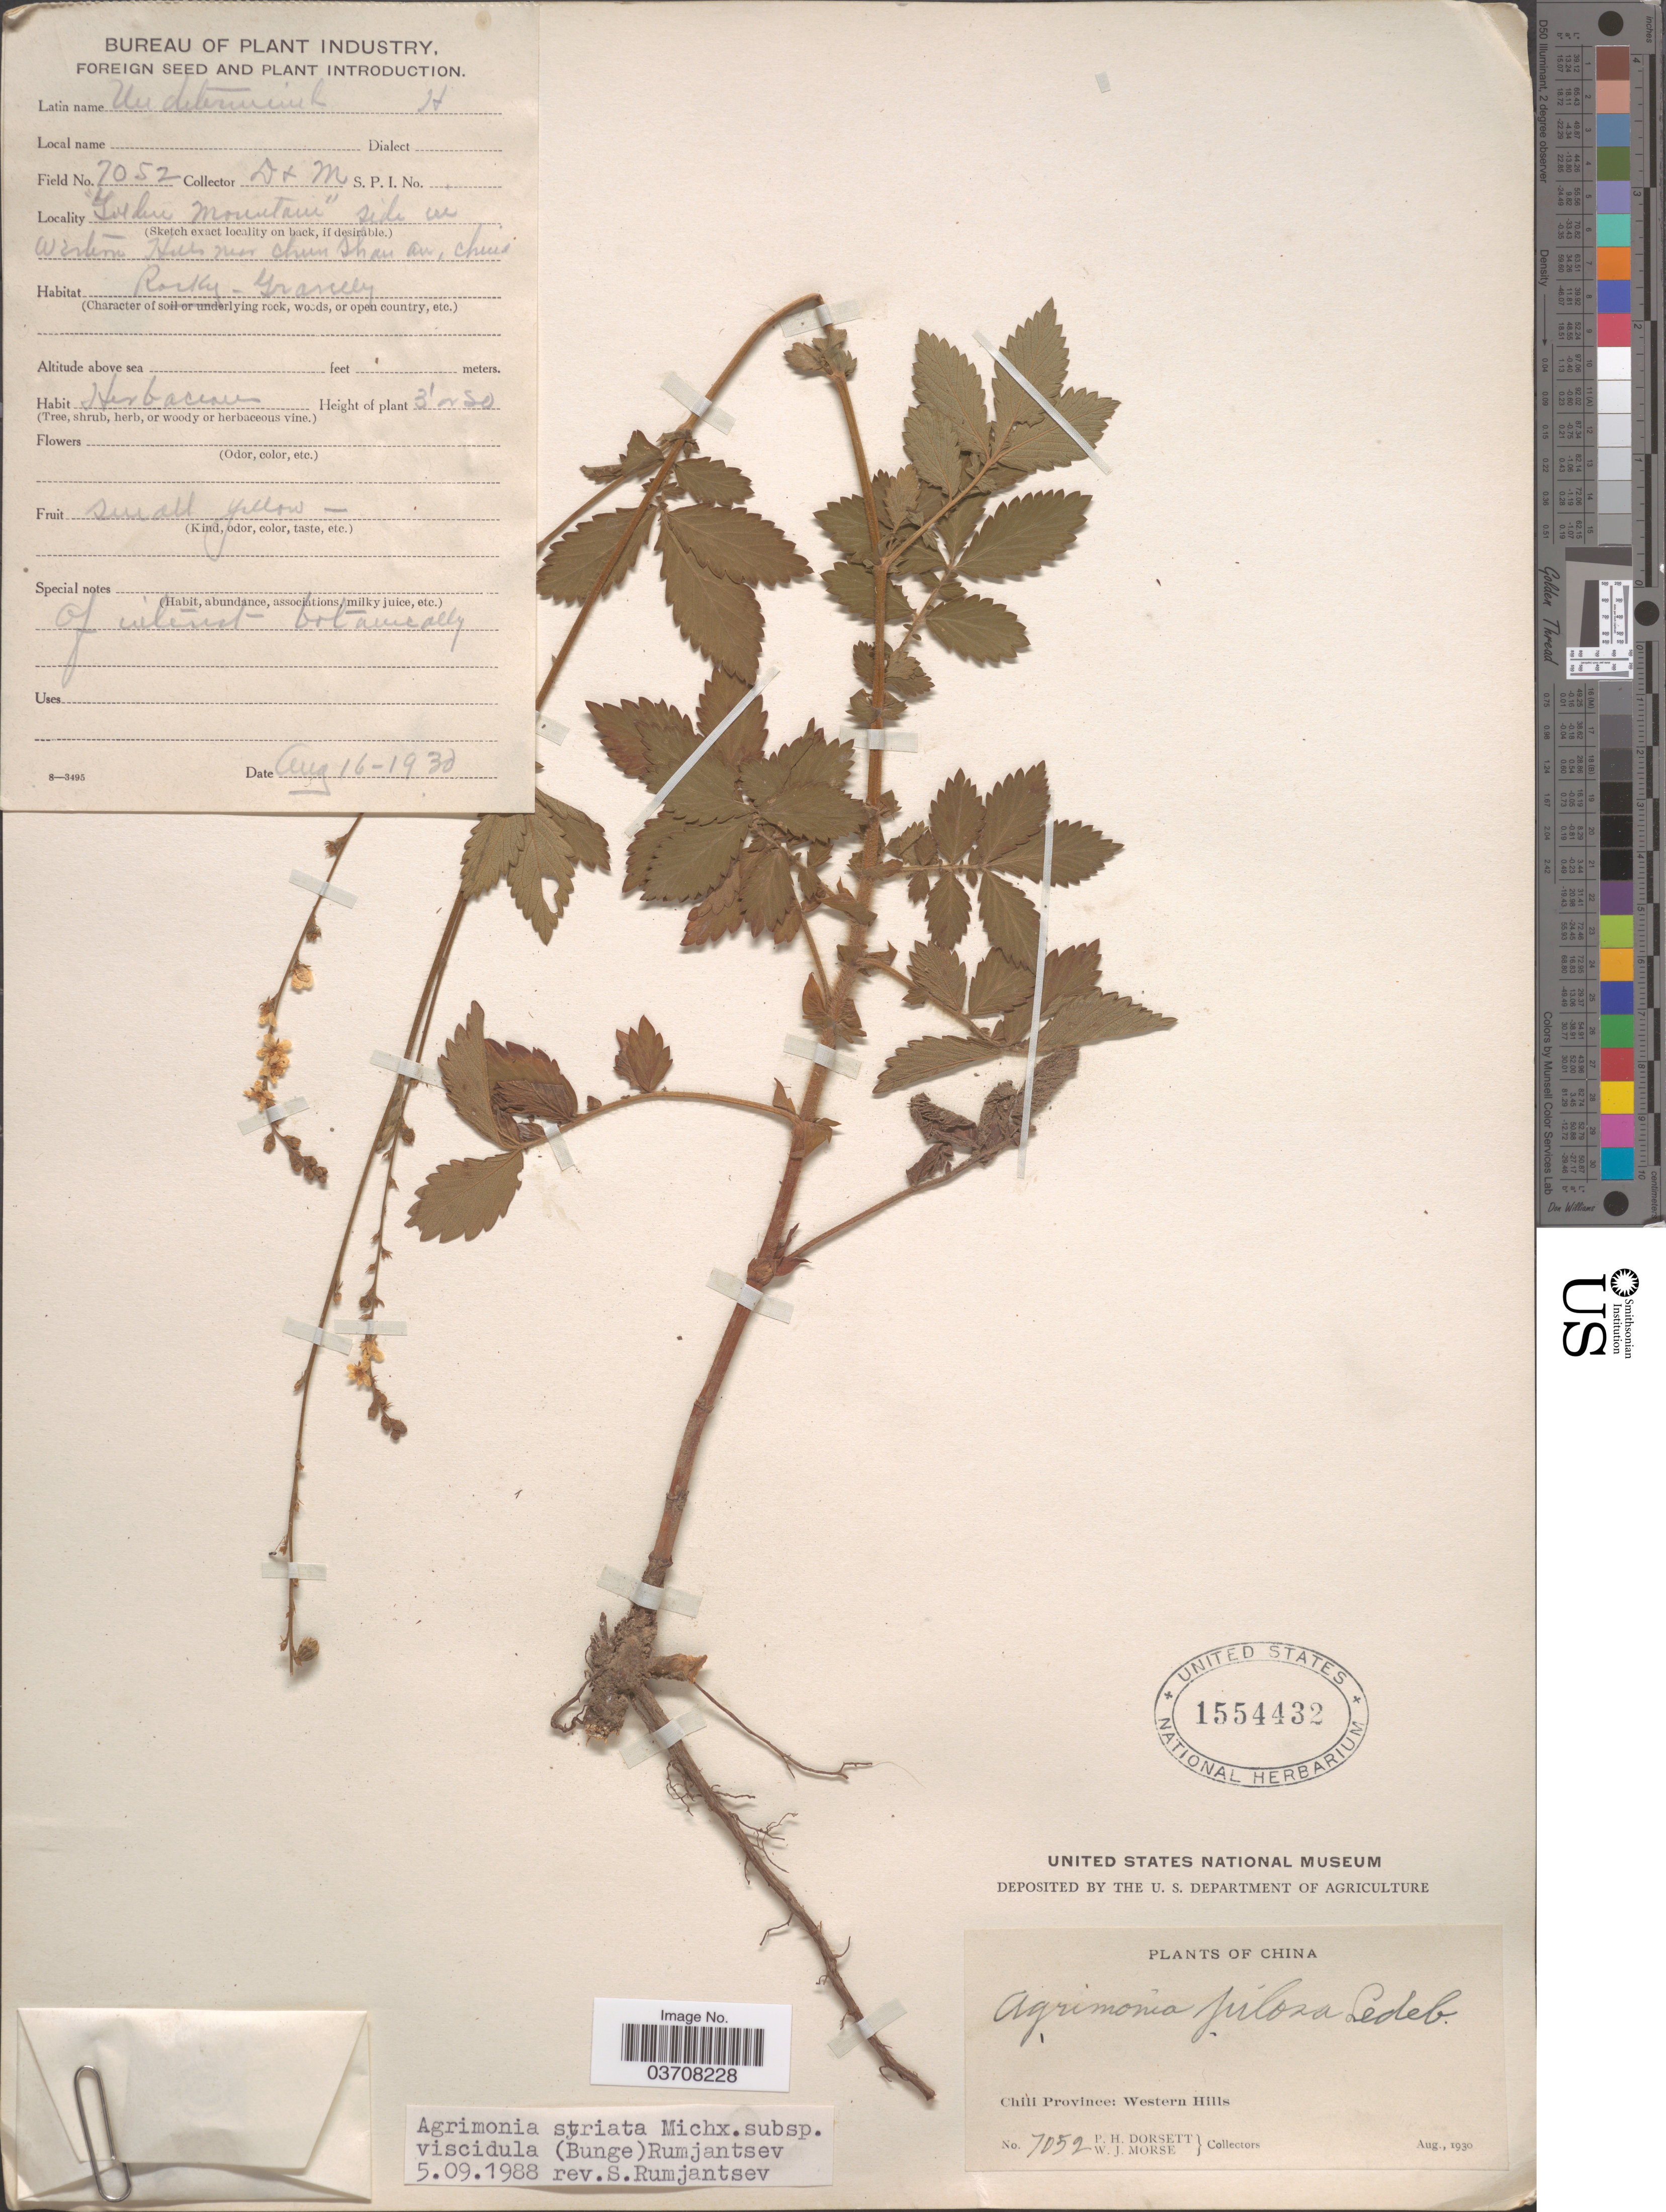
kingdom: Plantae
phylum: Tracheophyta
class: Magnoliopsida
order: Rosales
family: Rosaceae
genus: Agrimonia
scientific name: Agrimonia striata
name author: Michx.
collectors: P. H. Dorsett & W. J. Morse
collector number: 7052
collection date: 1930-08-16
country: China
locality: Iveku [interpreted] Mountain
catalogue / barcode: US 1554432